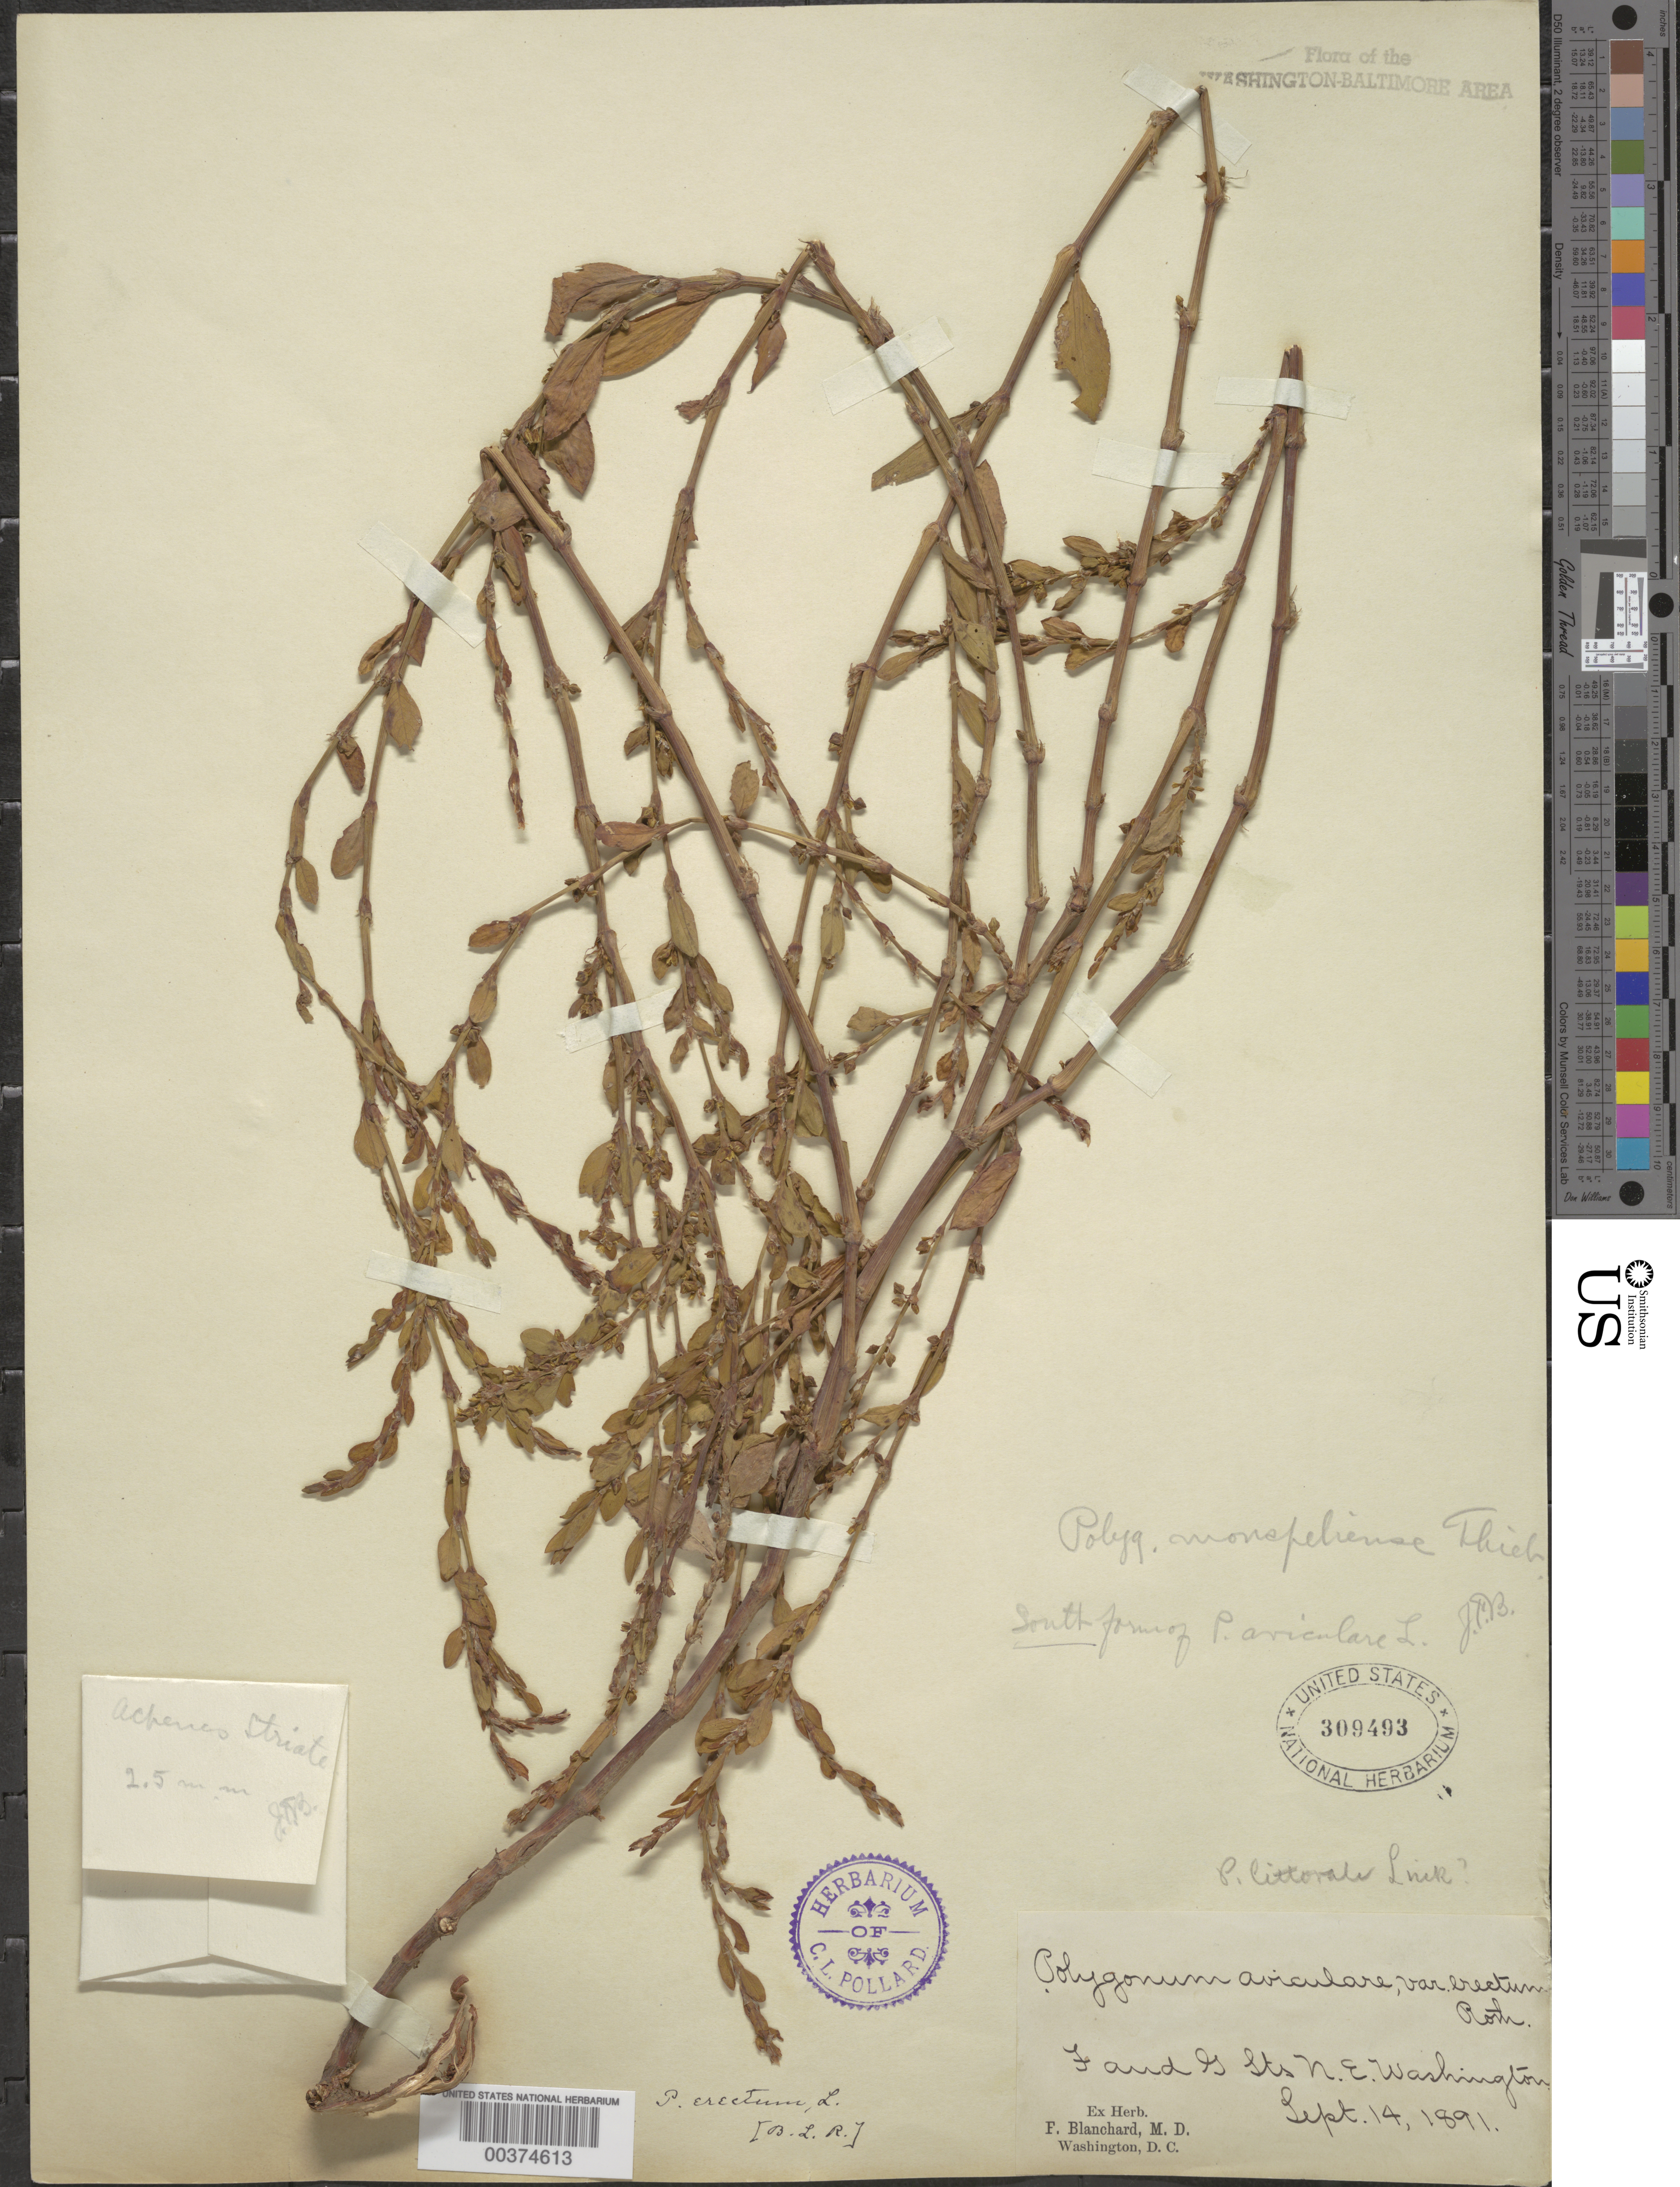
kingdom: Plantae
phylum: Tracheophyta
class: Magnoliopsida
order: Caryophyllales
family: Polygonaceae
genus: Polygonum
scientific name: Polygonum ramosissimum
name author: Michx.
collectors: F. Blanchard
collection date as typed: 14 Sep 1891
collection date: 1891-09-14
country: United States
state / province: District of Columbia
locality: F. and G. Sts. NE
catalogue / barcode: US 309493